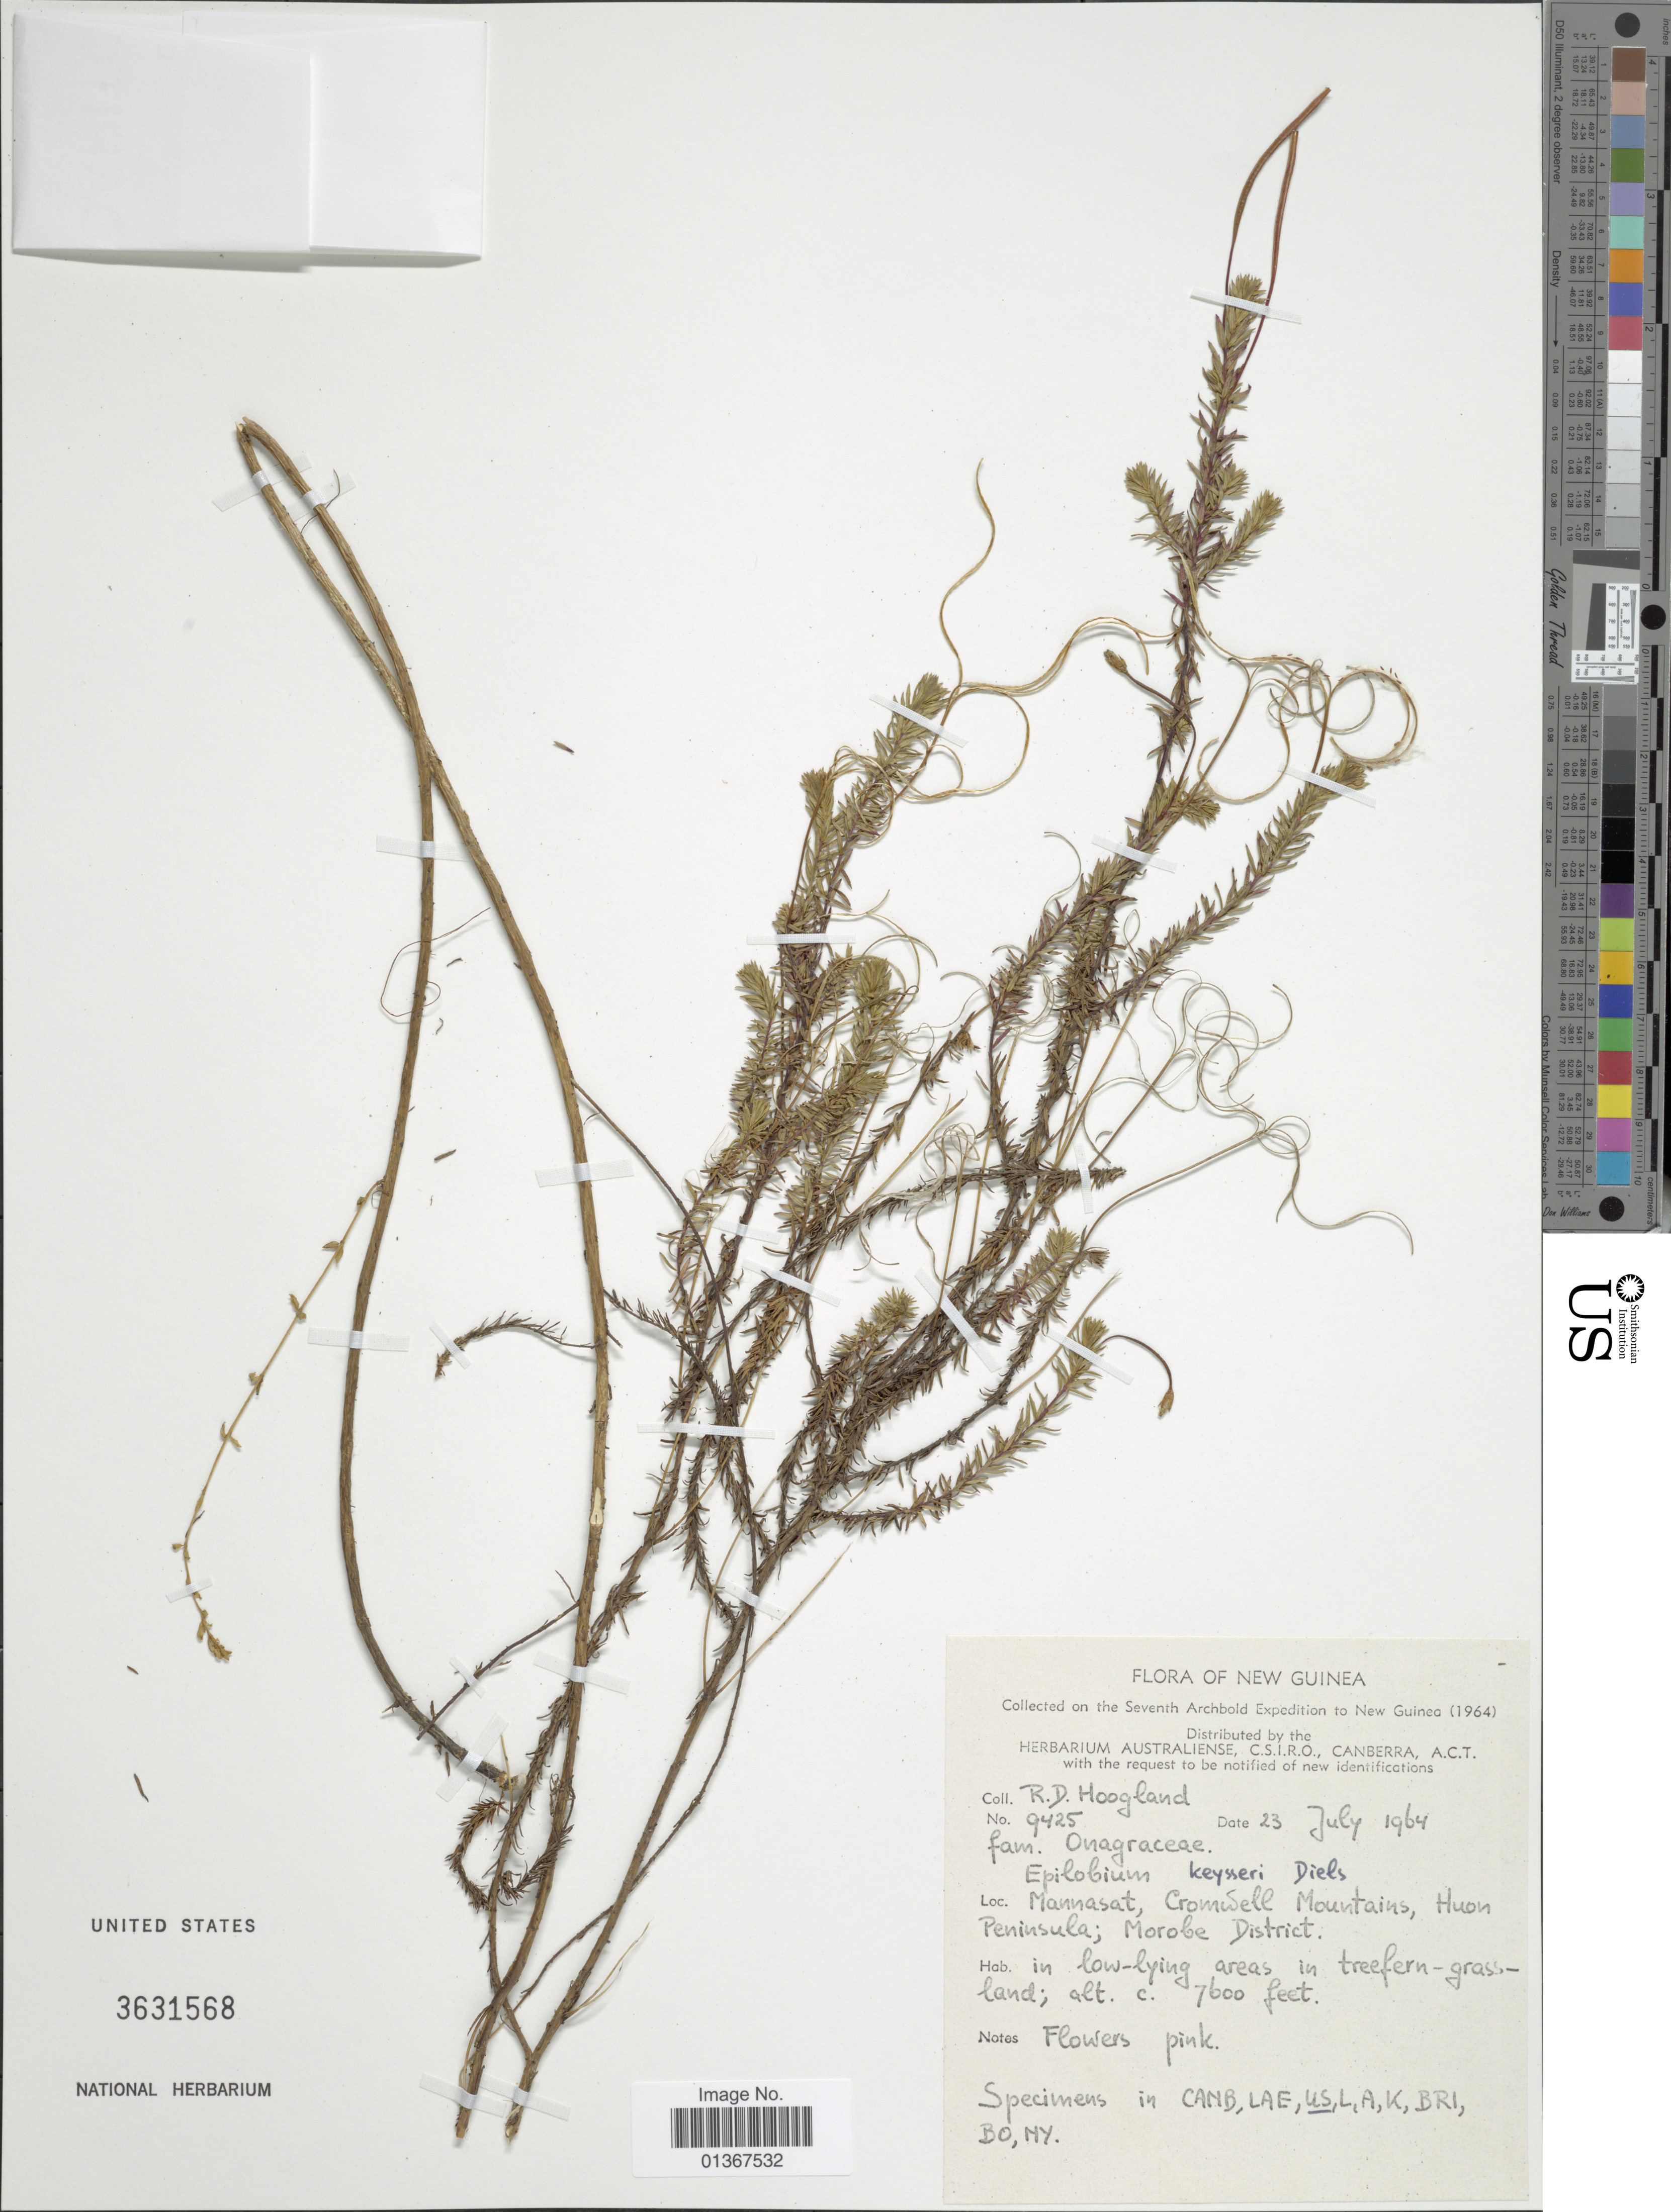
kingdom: Plantae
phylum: Tracheophyta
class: Magnoliopsida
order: Myrtales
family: Onagraceae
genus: Epilobium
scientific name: Epilobium keysseri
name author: Diels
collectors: R. D. Hoogland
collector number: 9425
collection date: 1964-07-23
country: Papua New Guinea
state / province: Morobe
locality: Mannasat, Cromwell Mountains, Huon Peninsula.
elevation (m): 2316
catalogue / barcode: US 3631568